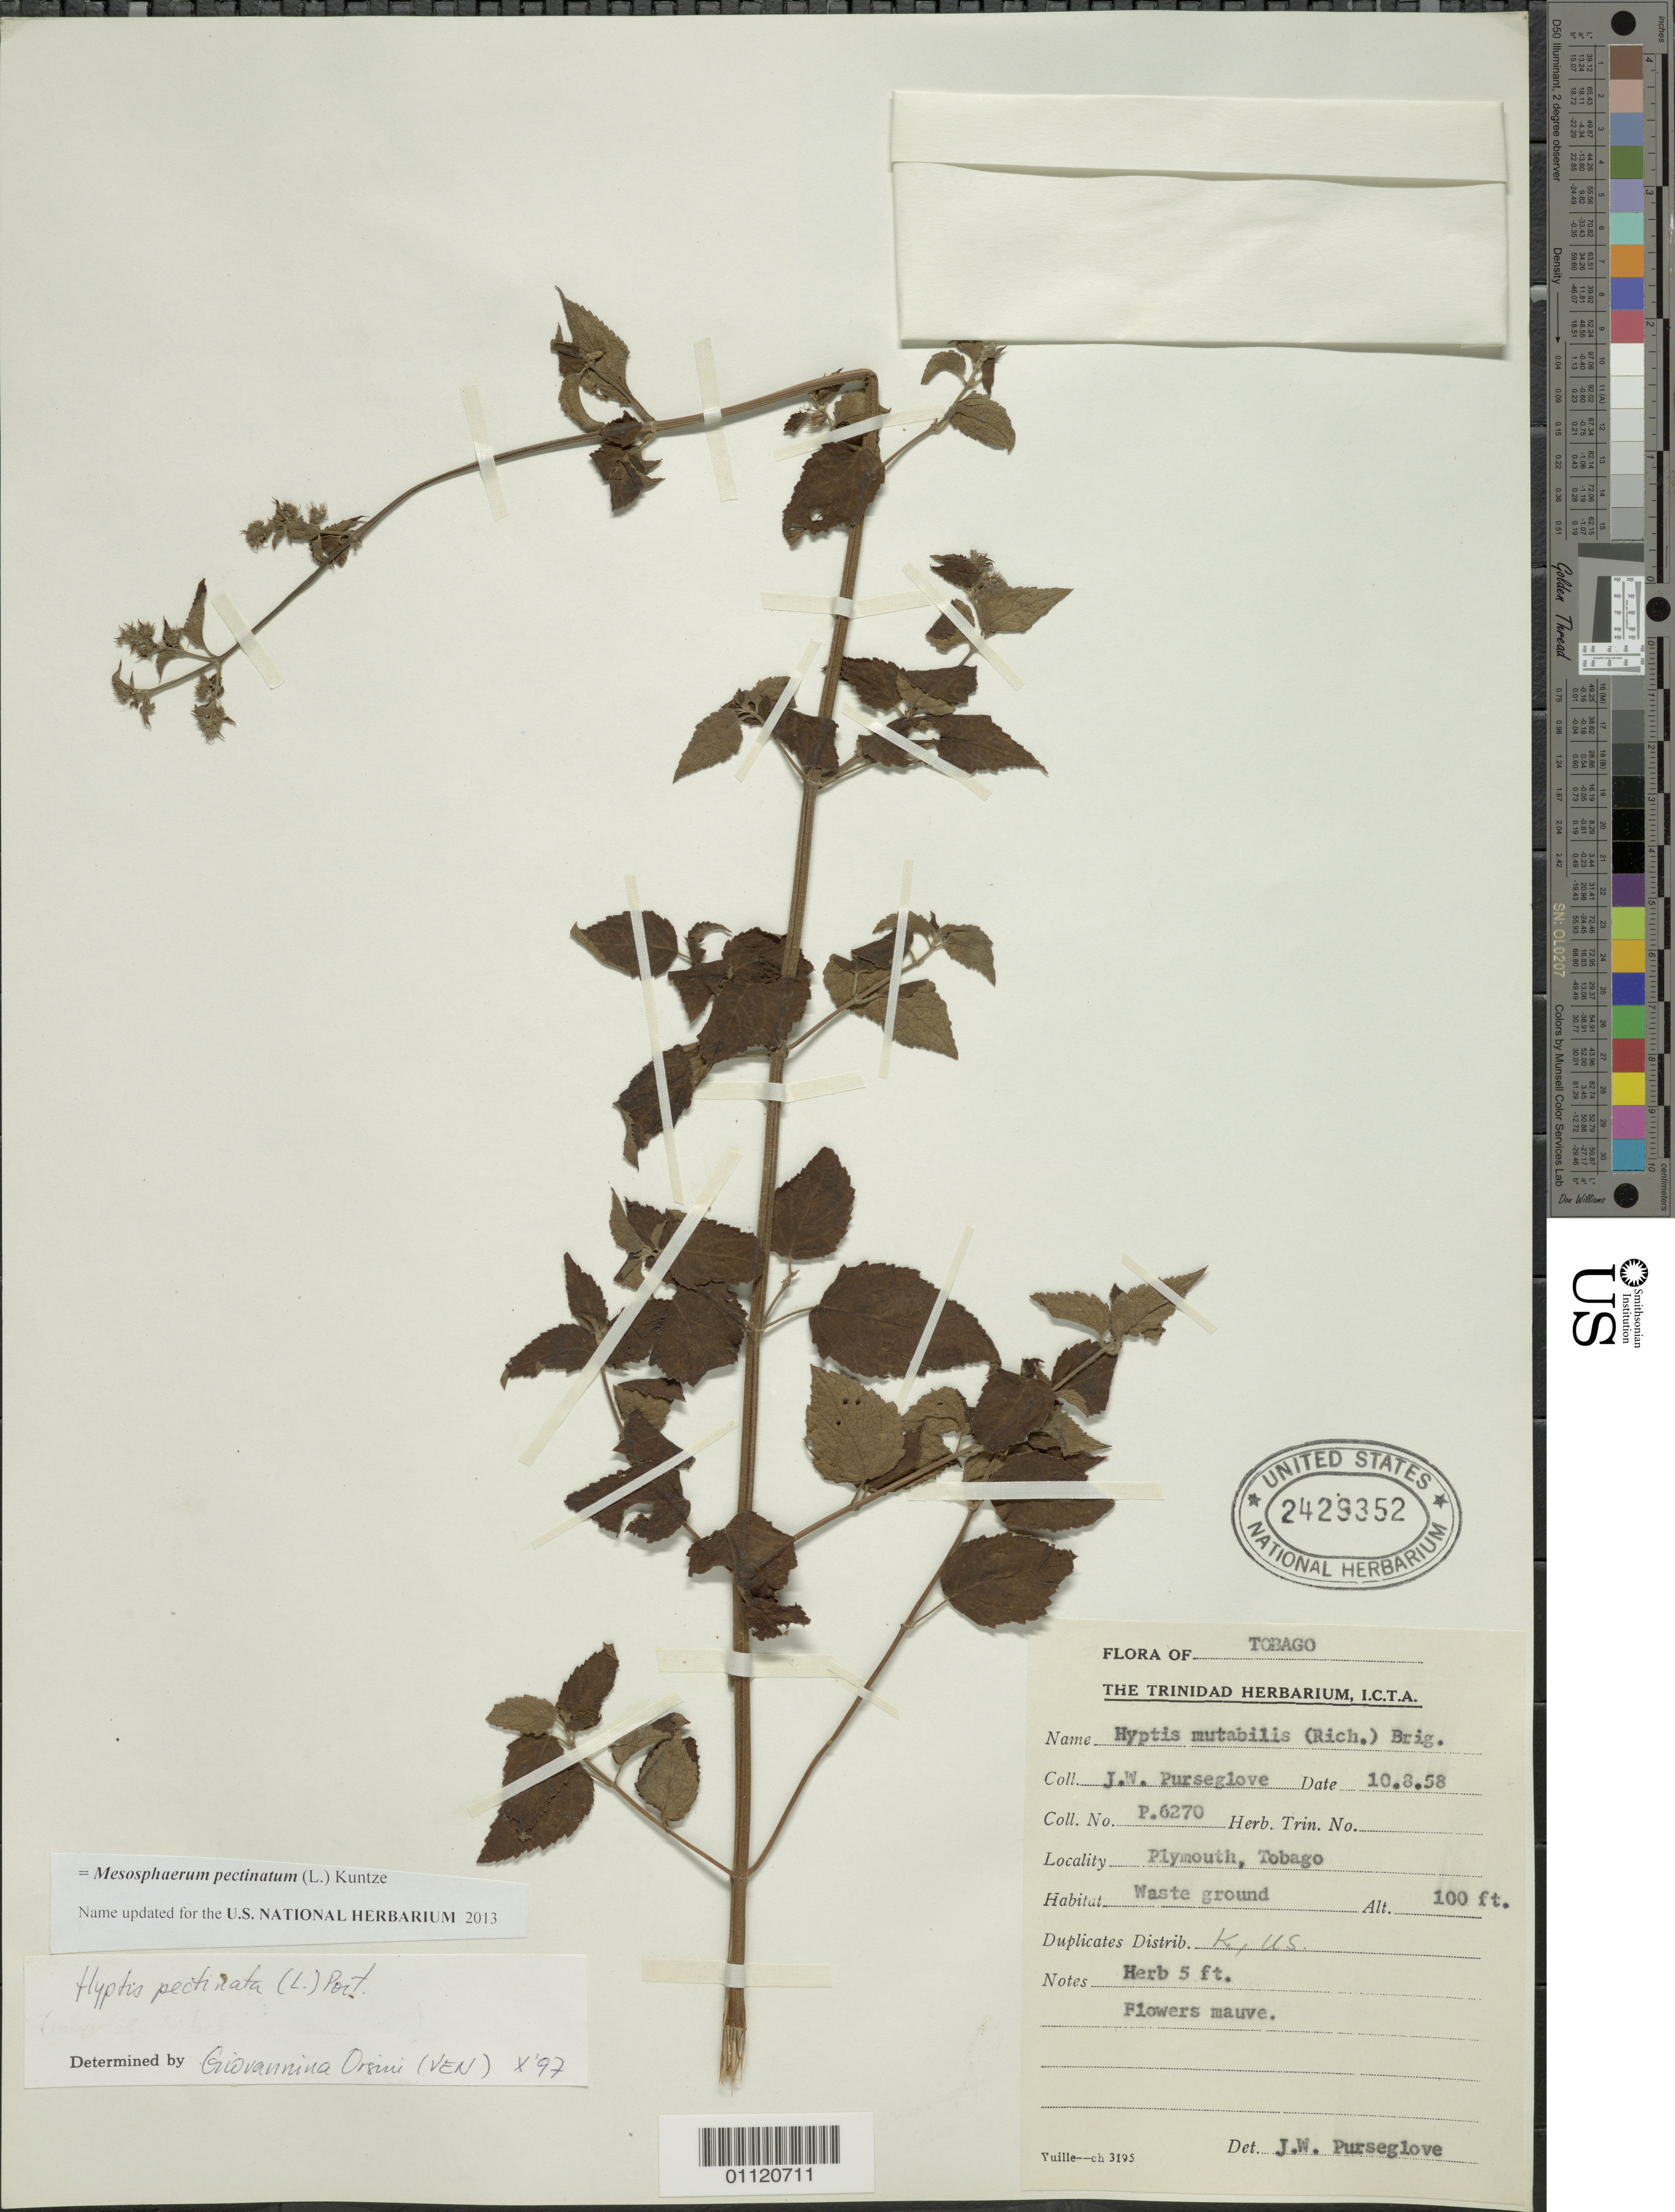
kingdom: Plantae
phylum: Tracheophyta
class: Magnoliopsida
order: Lamiales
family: Lamiaceae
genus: Hyptis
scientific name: Hyptis pectinata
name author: (L.) Poit.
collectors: J. Purseglove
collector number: P.6270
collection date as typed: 10 Aug 1958 or 08 Oct 1958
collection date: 1958-08-10 or 1958-10-08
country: Trinidad and Tobago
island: Tobago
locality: Plymouth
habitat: waste ground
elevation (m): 30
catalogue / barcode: US 2429352